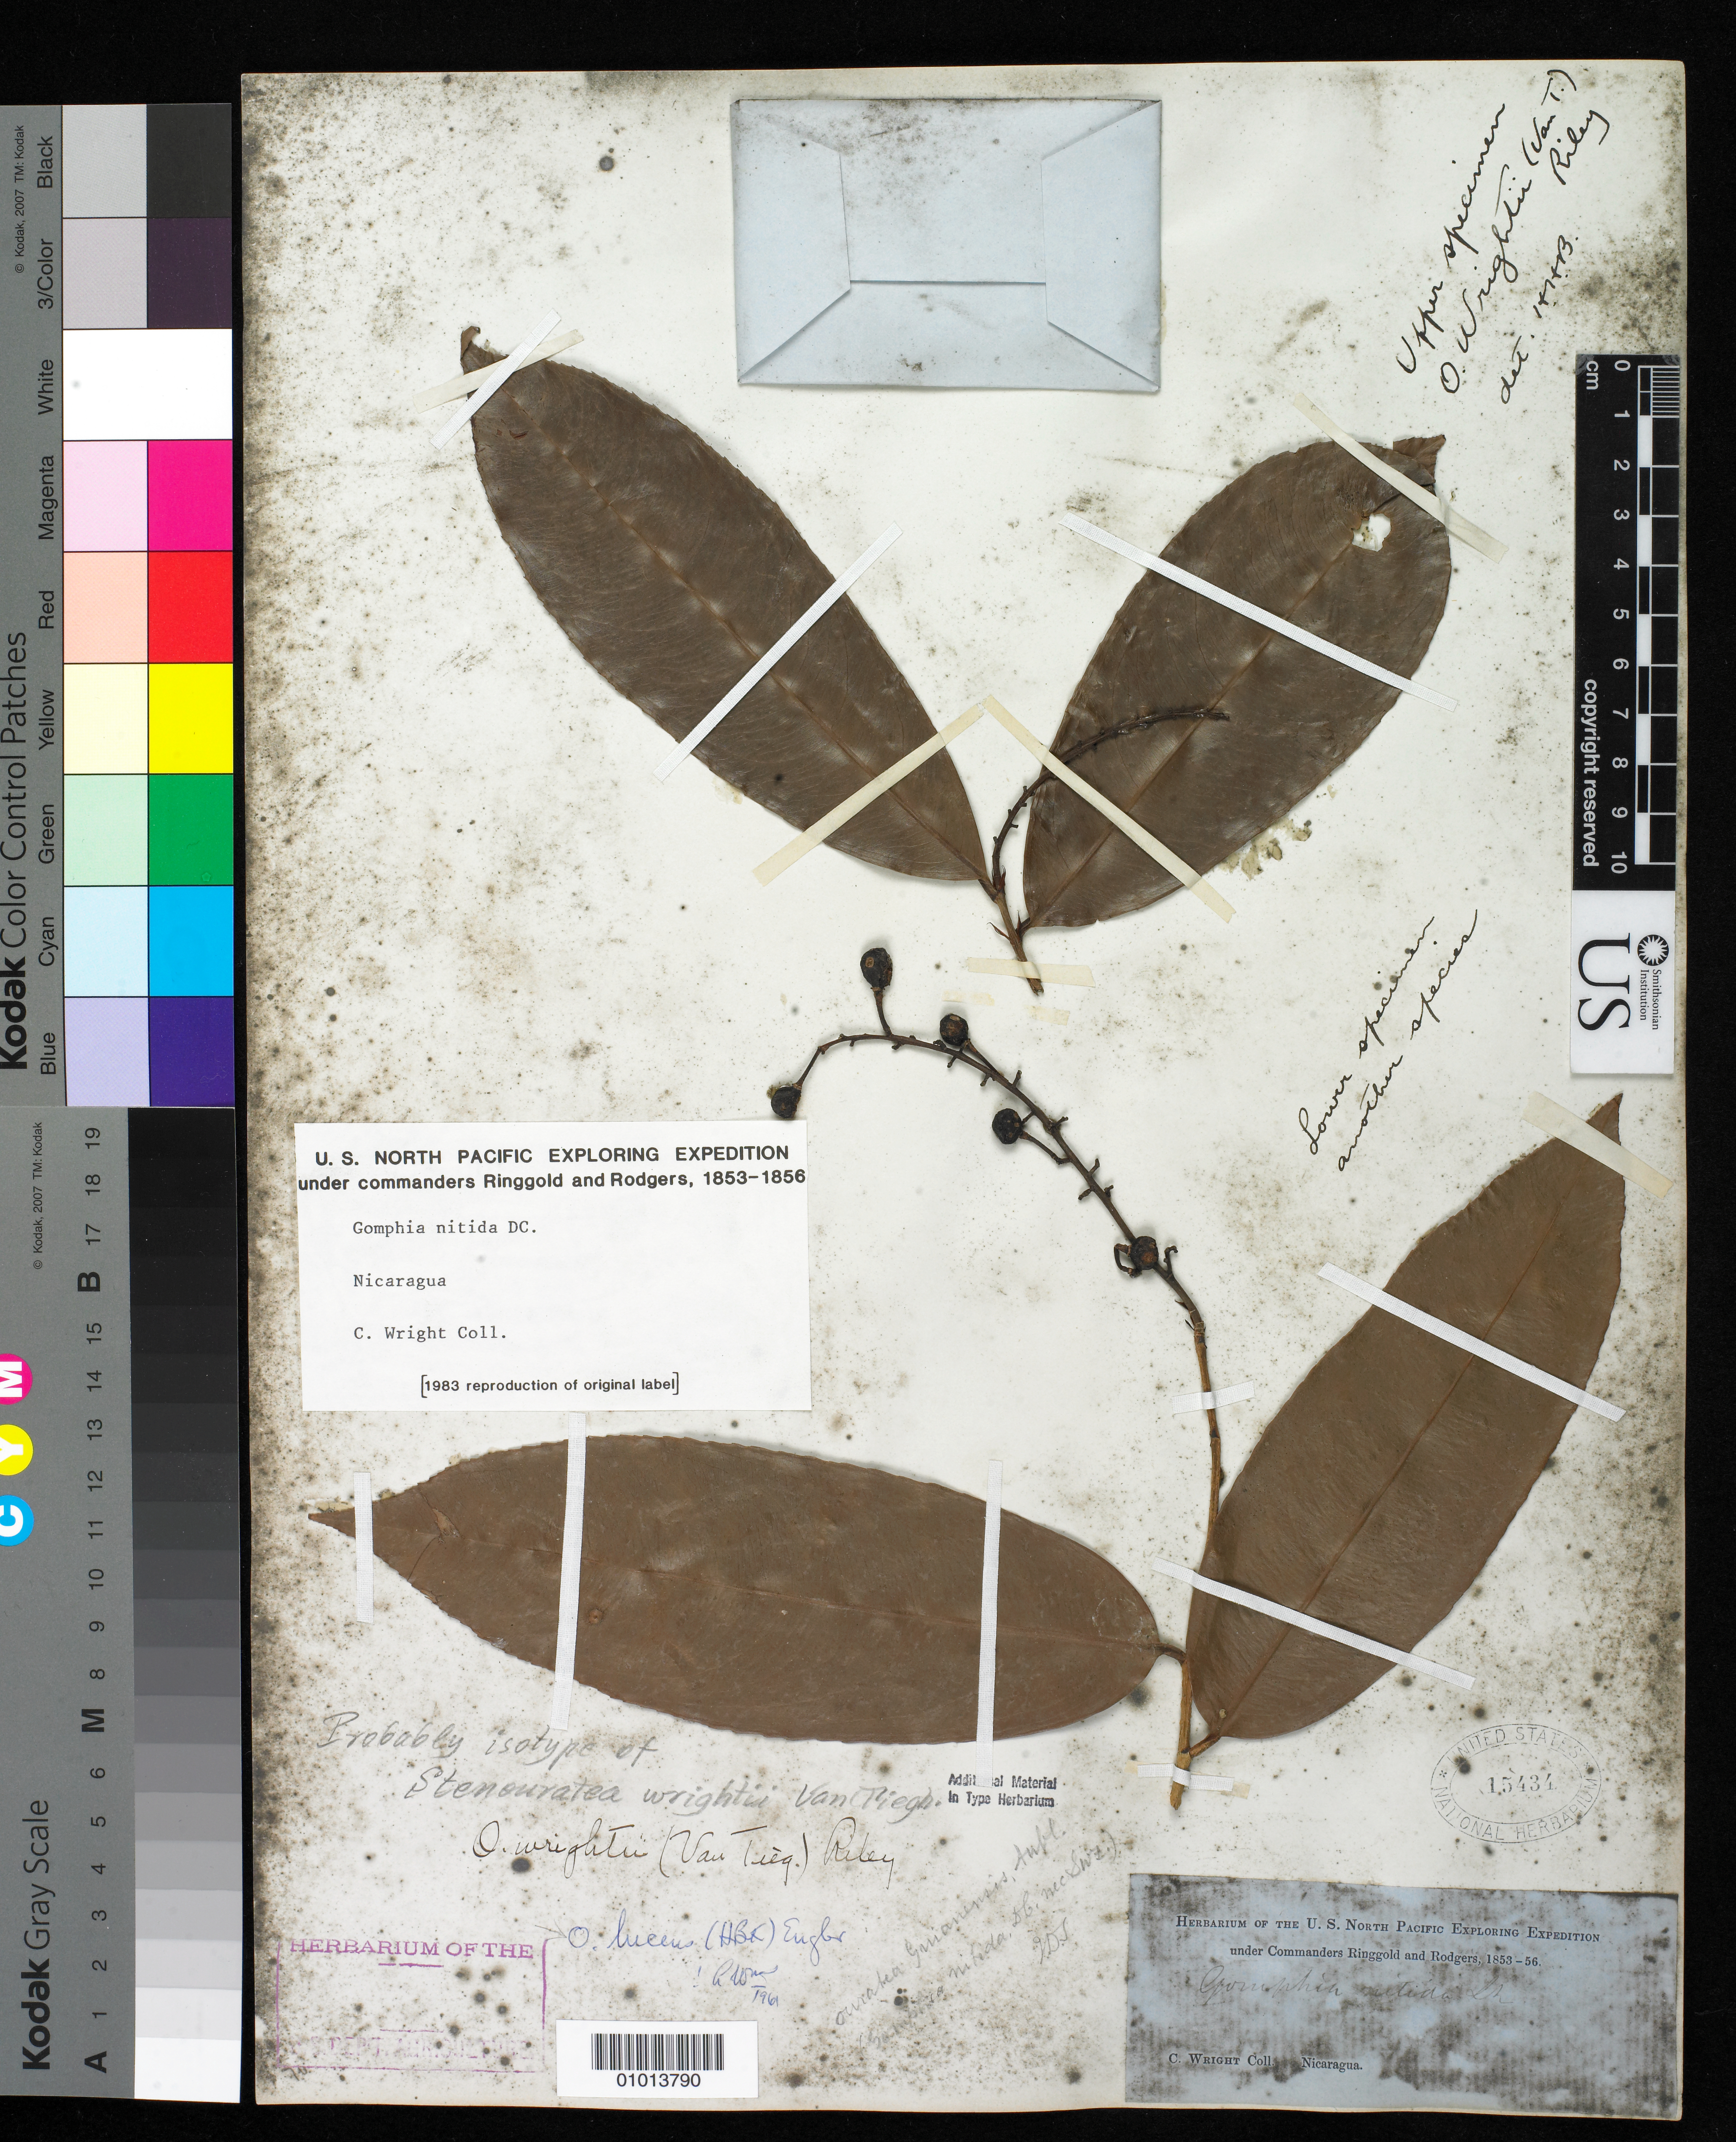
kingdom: Plantae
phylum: Tracheophyta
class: Magnoliopsida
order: Malpighiales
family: Ochnaceae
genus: Stenouratea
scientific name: Stenouratea wrightii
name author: Tiegh.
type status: Isotype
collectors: C. Wright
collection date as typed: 1853 to -- --- 1856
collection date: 1853/1856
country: Nicaragua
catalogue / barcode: US 15434